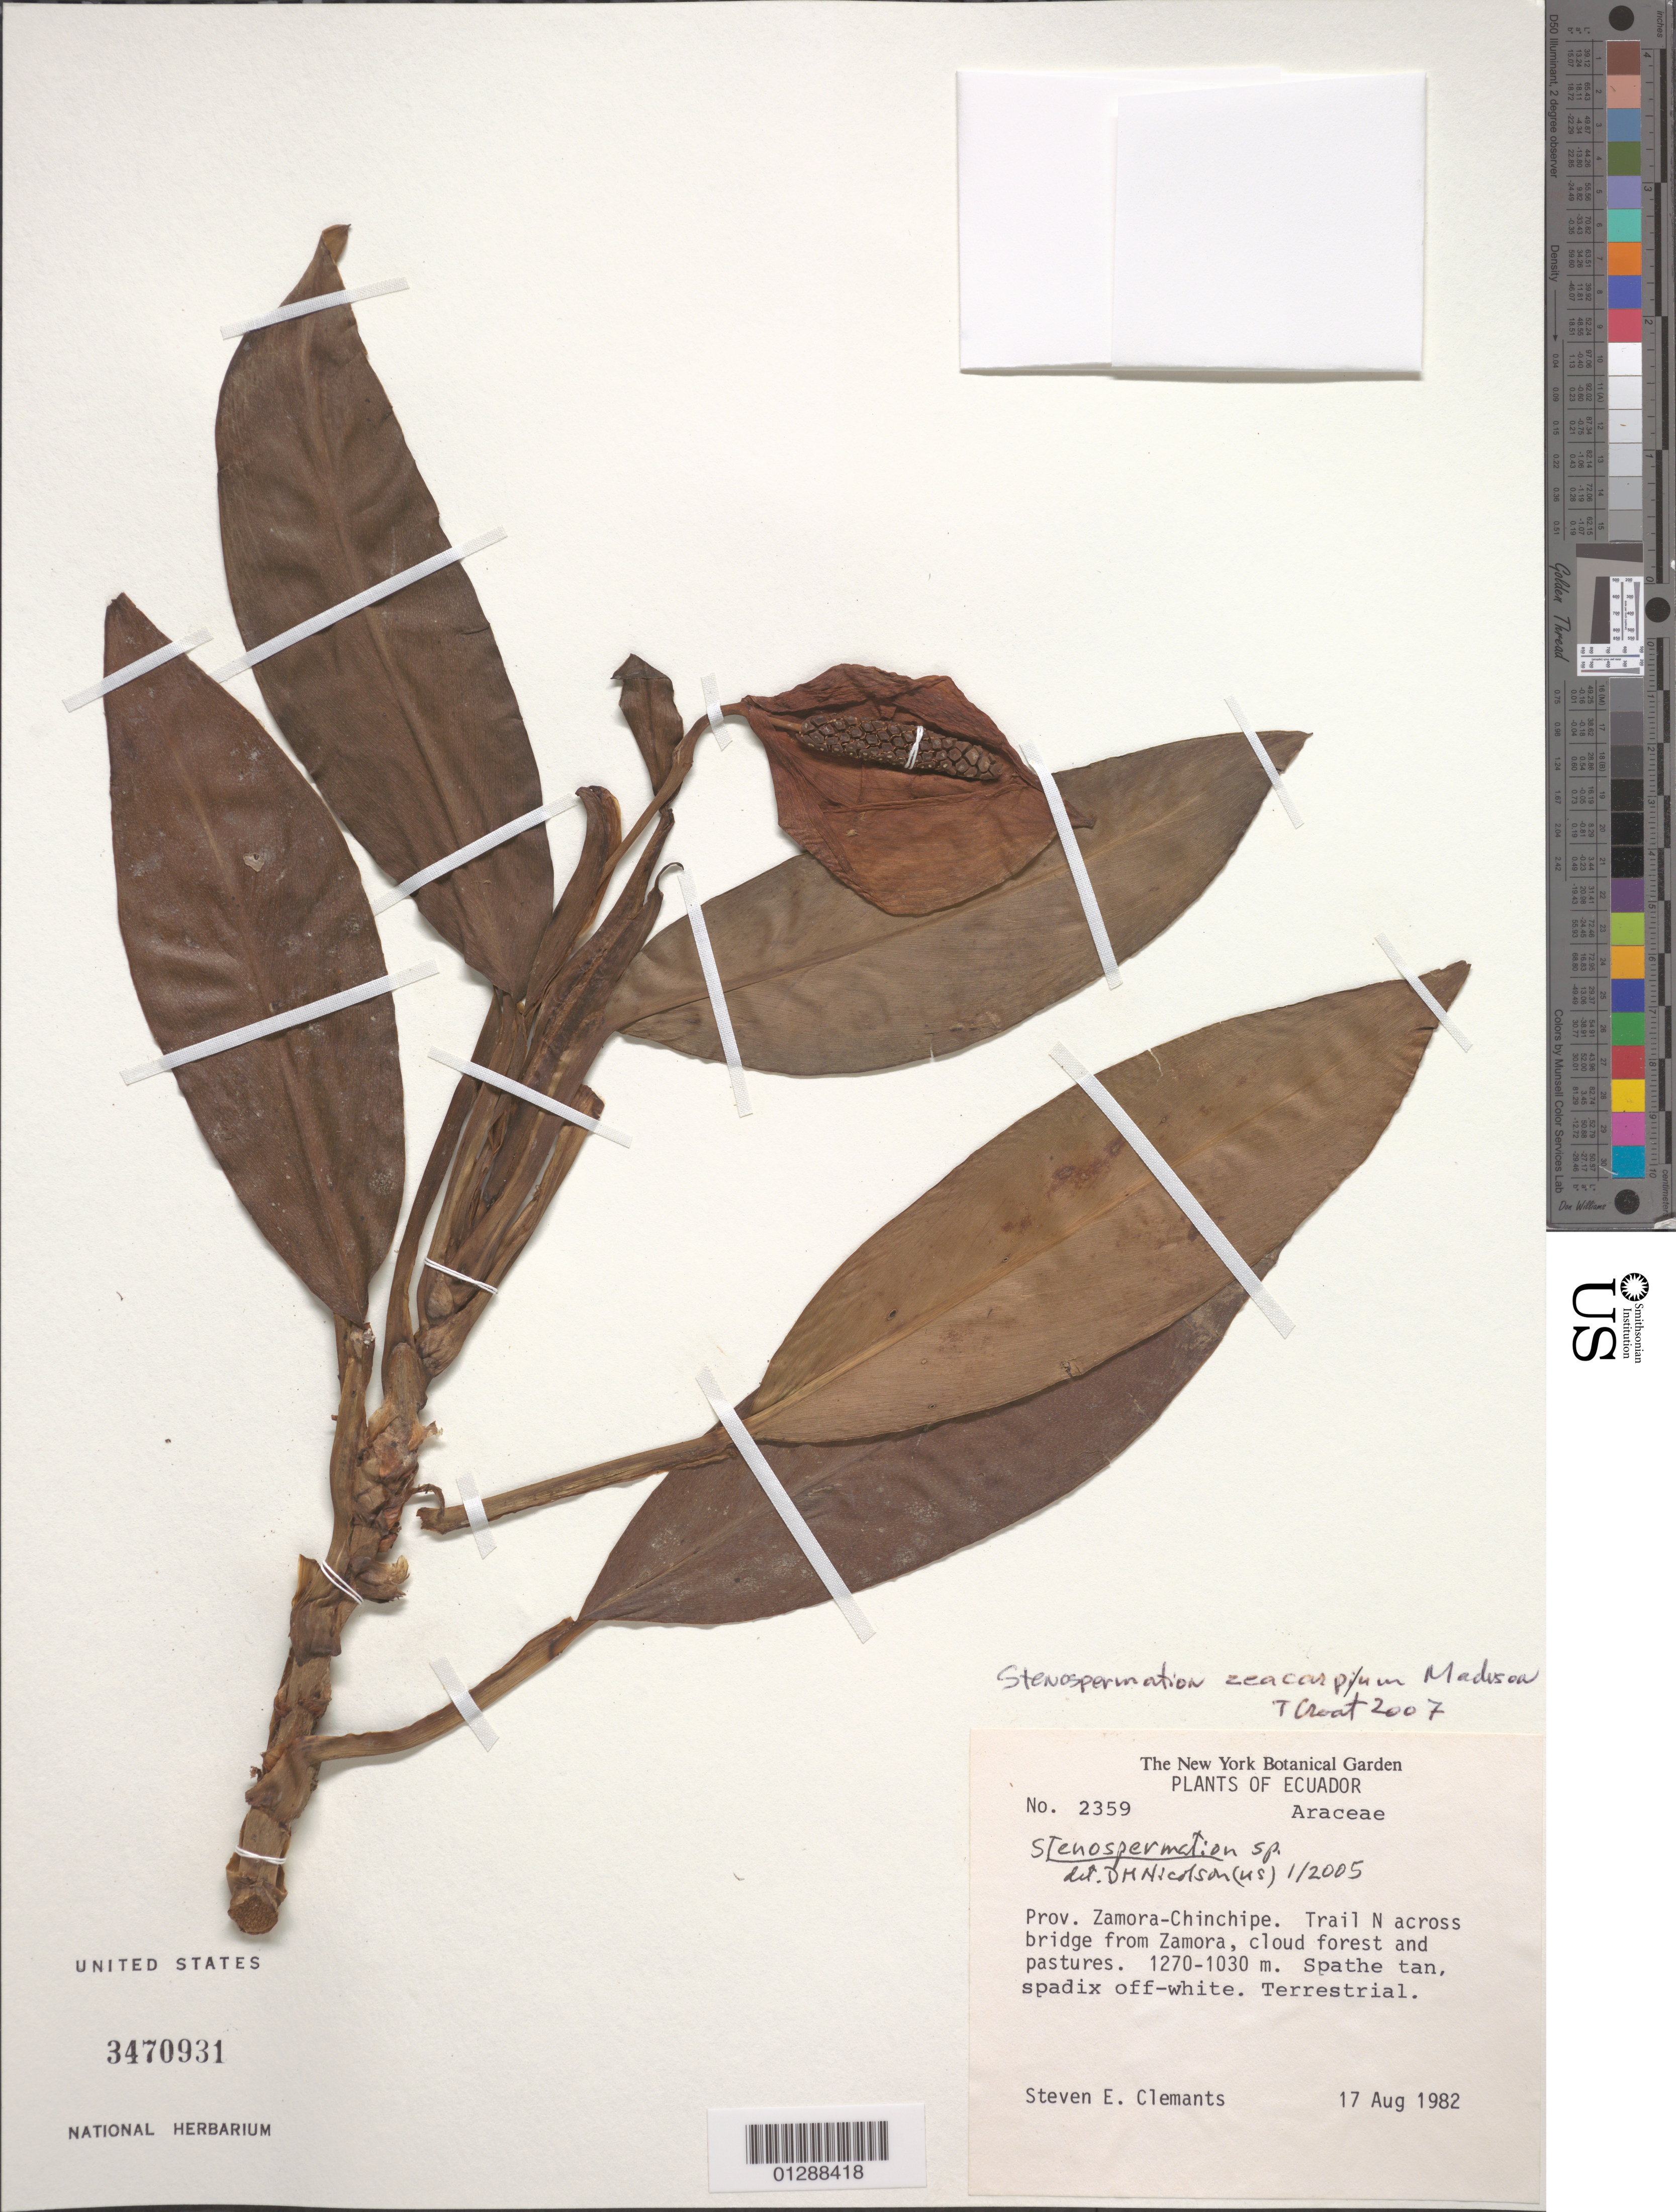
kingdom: Plantae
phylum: Tracheophyta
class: Liliopsida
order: Alismatales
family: Araceae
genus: Stenospermation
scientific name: Stenospermation zeacarpium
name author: Madison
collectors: S. Clemants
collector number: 2359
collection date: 1982-08-17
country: Ecuador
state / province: Zamora-Chinchipe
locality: Trail N across bridge from Zamora.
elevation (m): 1030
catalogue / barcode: US 3470931